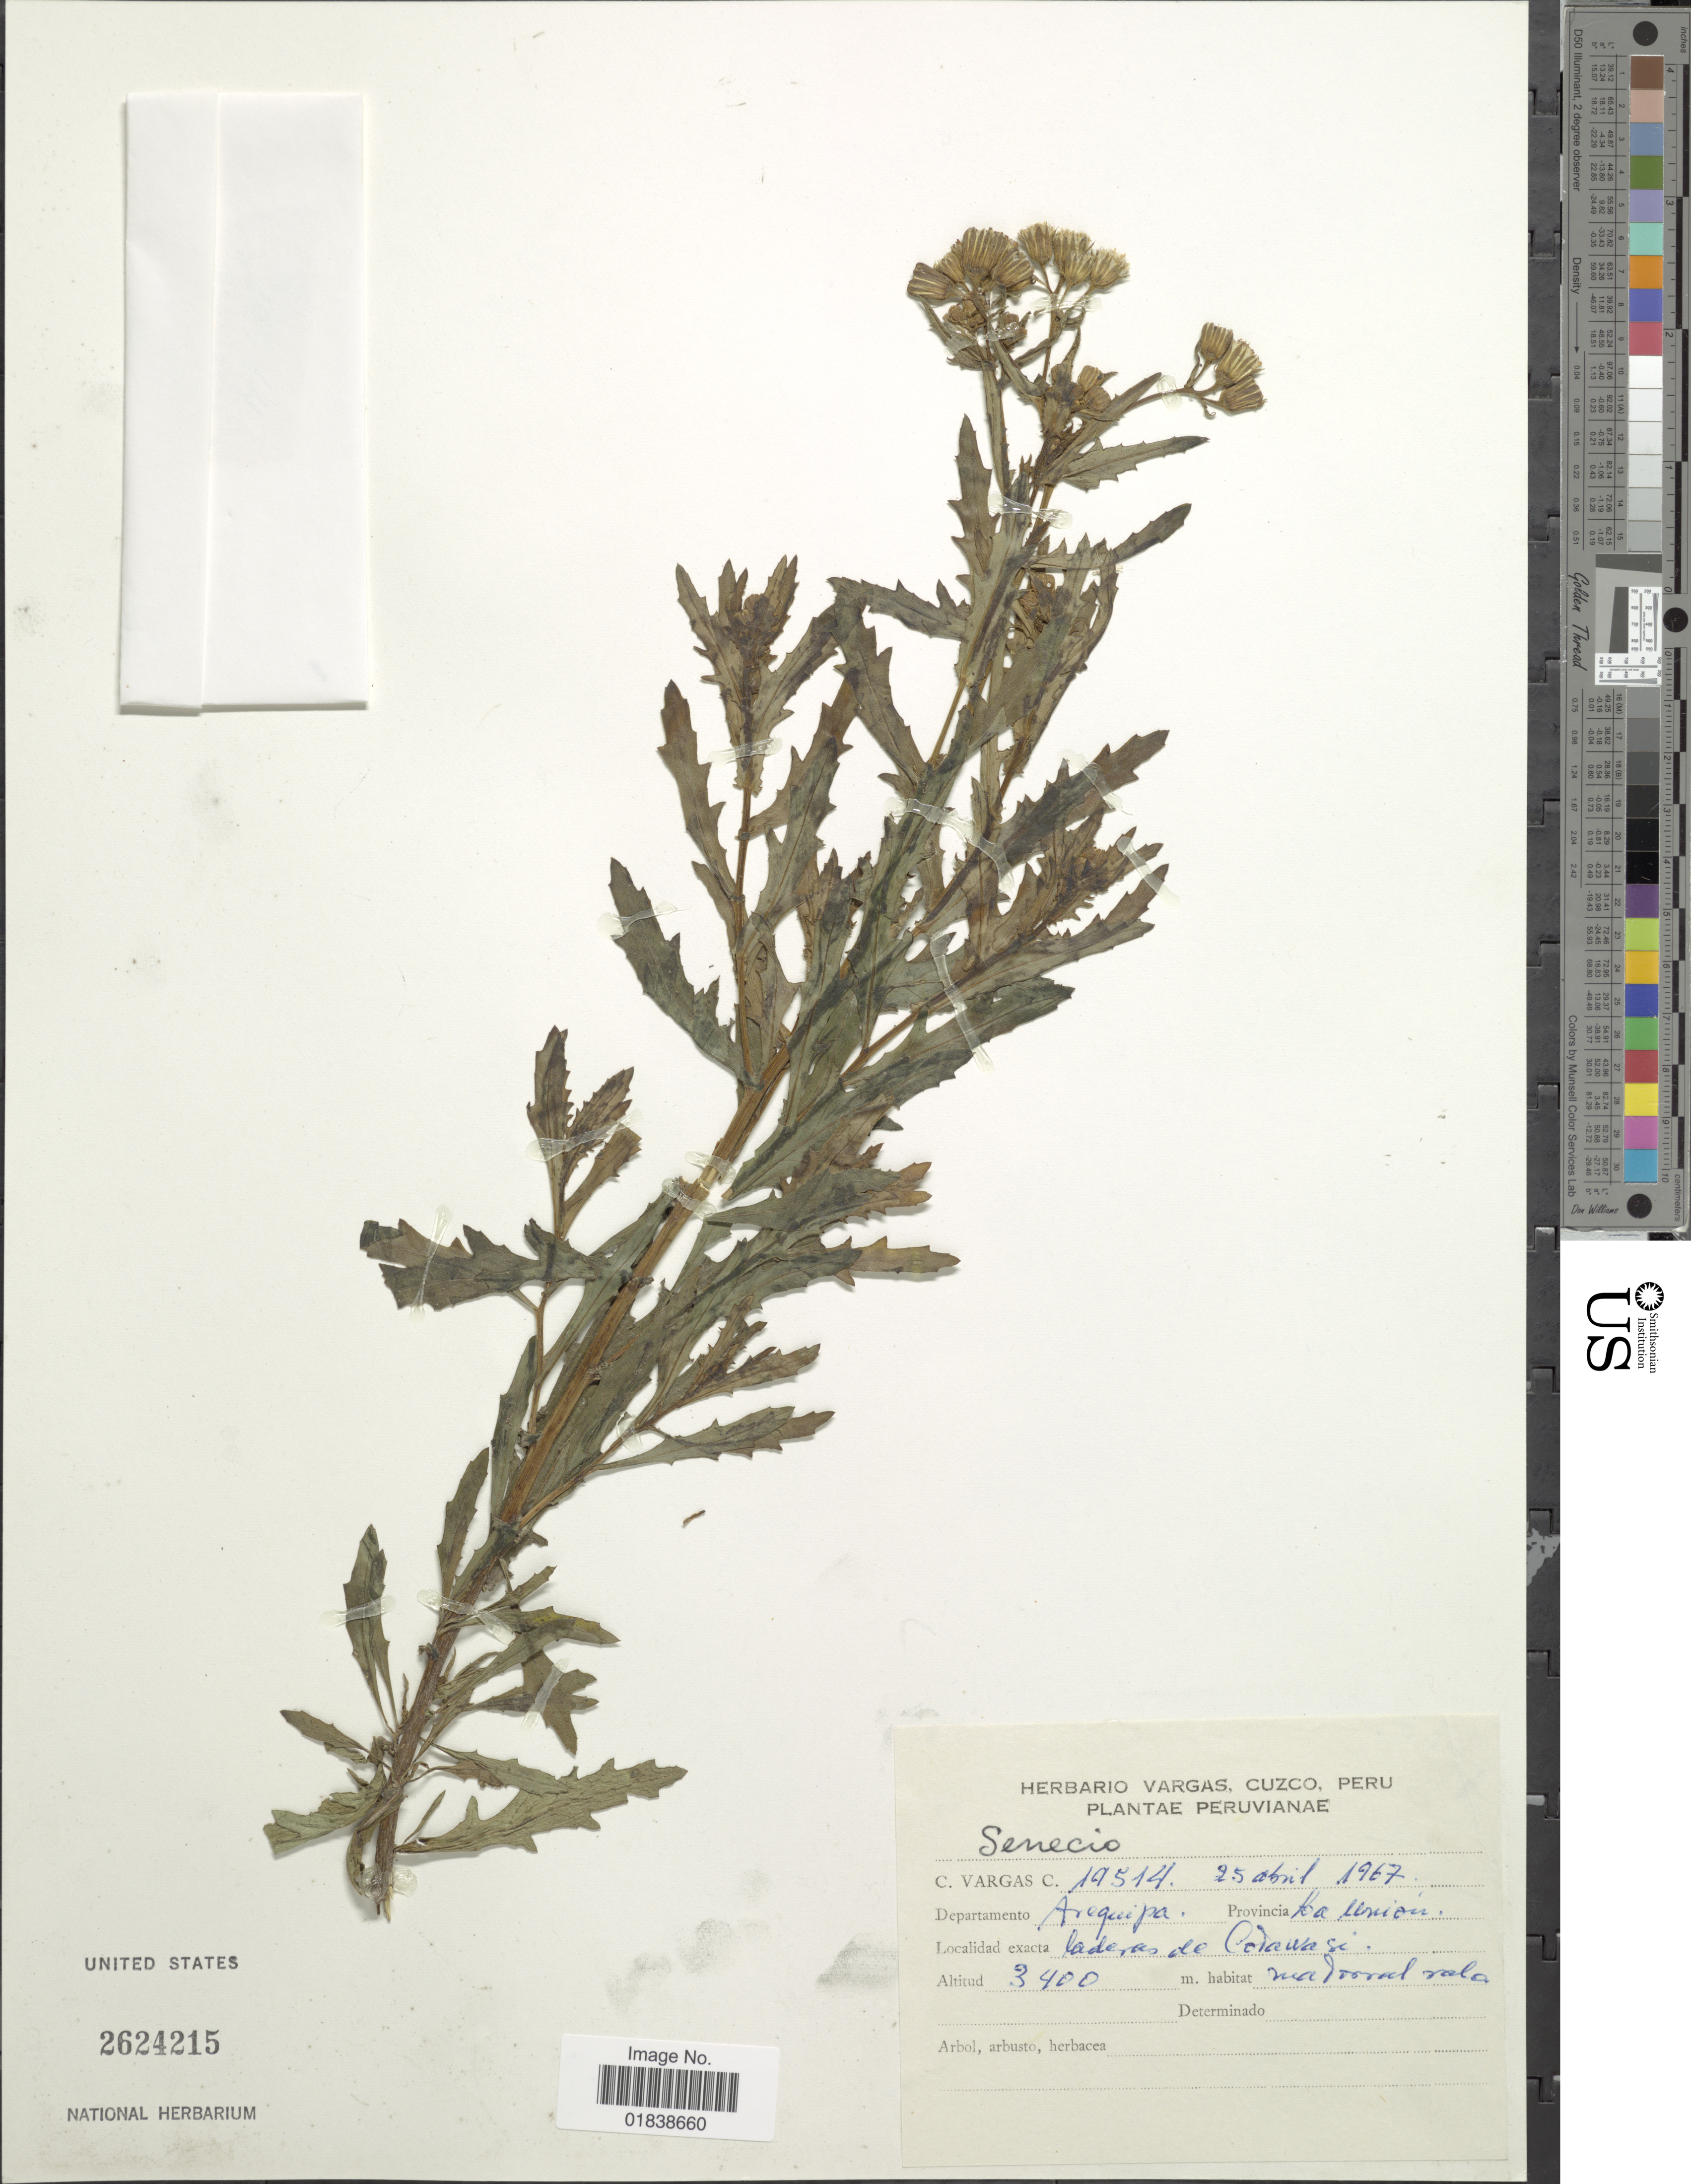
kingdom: Plantae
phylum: Tracheophyta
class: Magnoliopsida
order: Asterales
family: Asteraceae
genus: Senecio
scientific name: Senecio sp.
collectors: C. Vargas Calderón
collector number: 19514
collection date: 1967-04-25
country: Peru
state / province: Arequipa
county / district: La Unión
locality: laderas de Cotahausi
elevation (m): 3400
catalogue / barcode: US 2624215